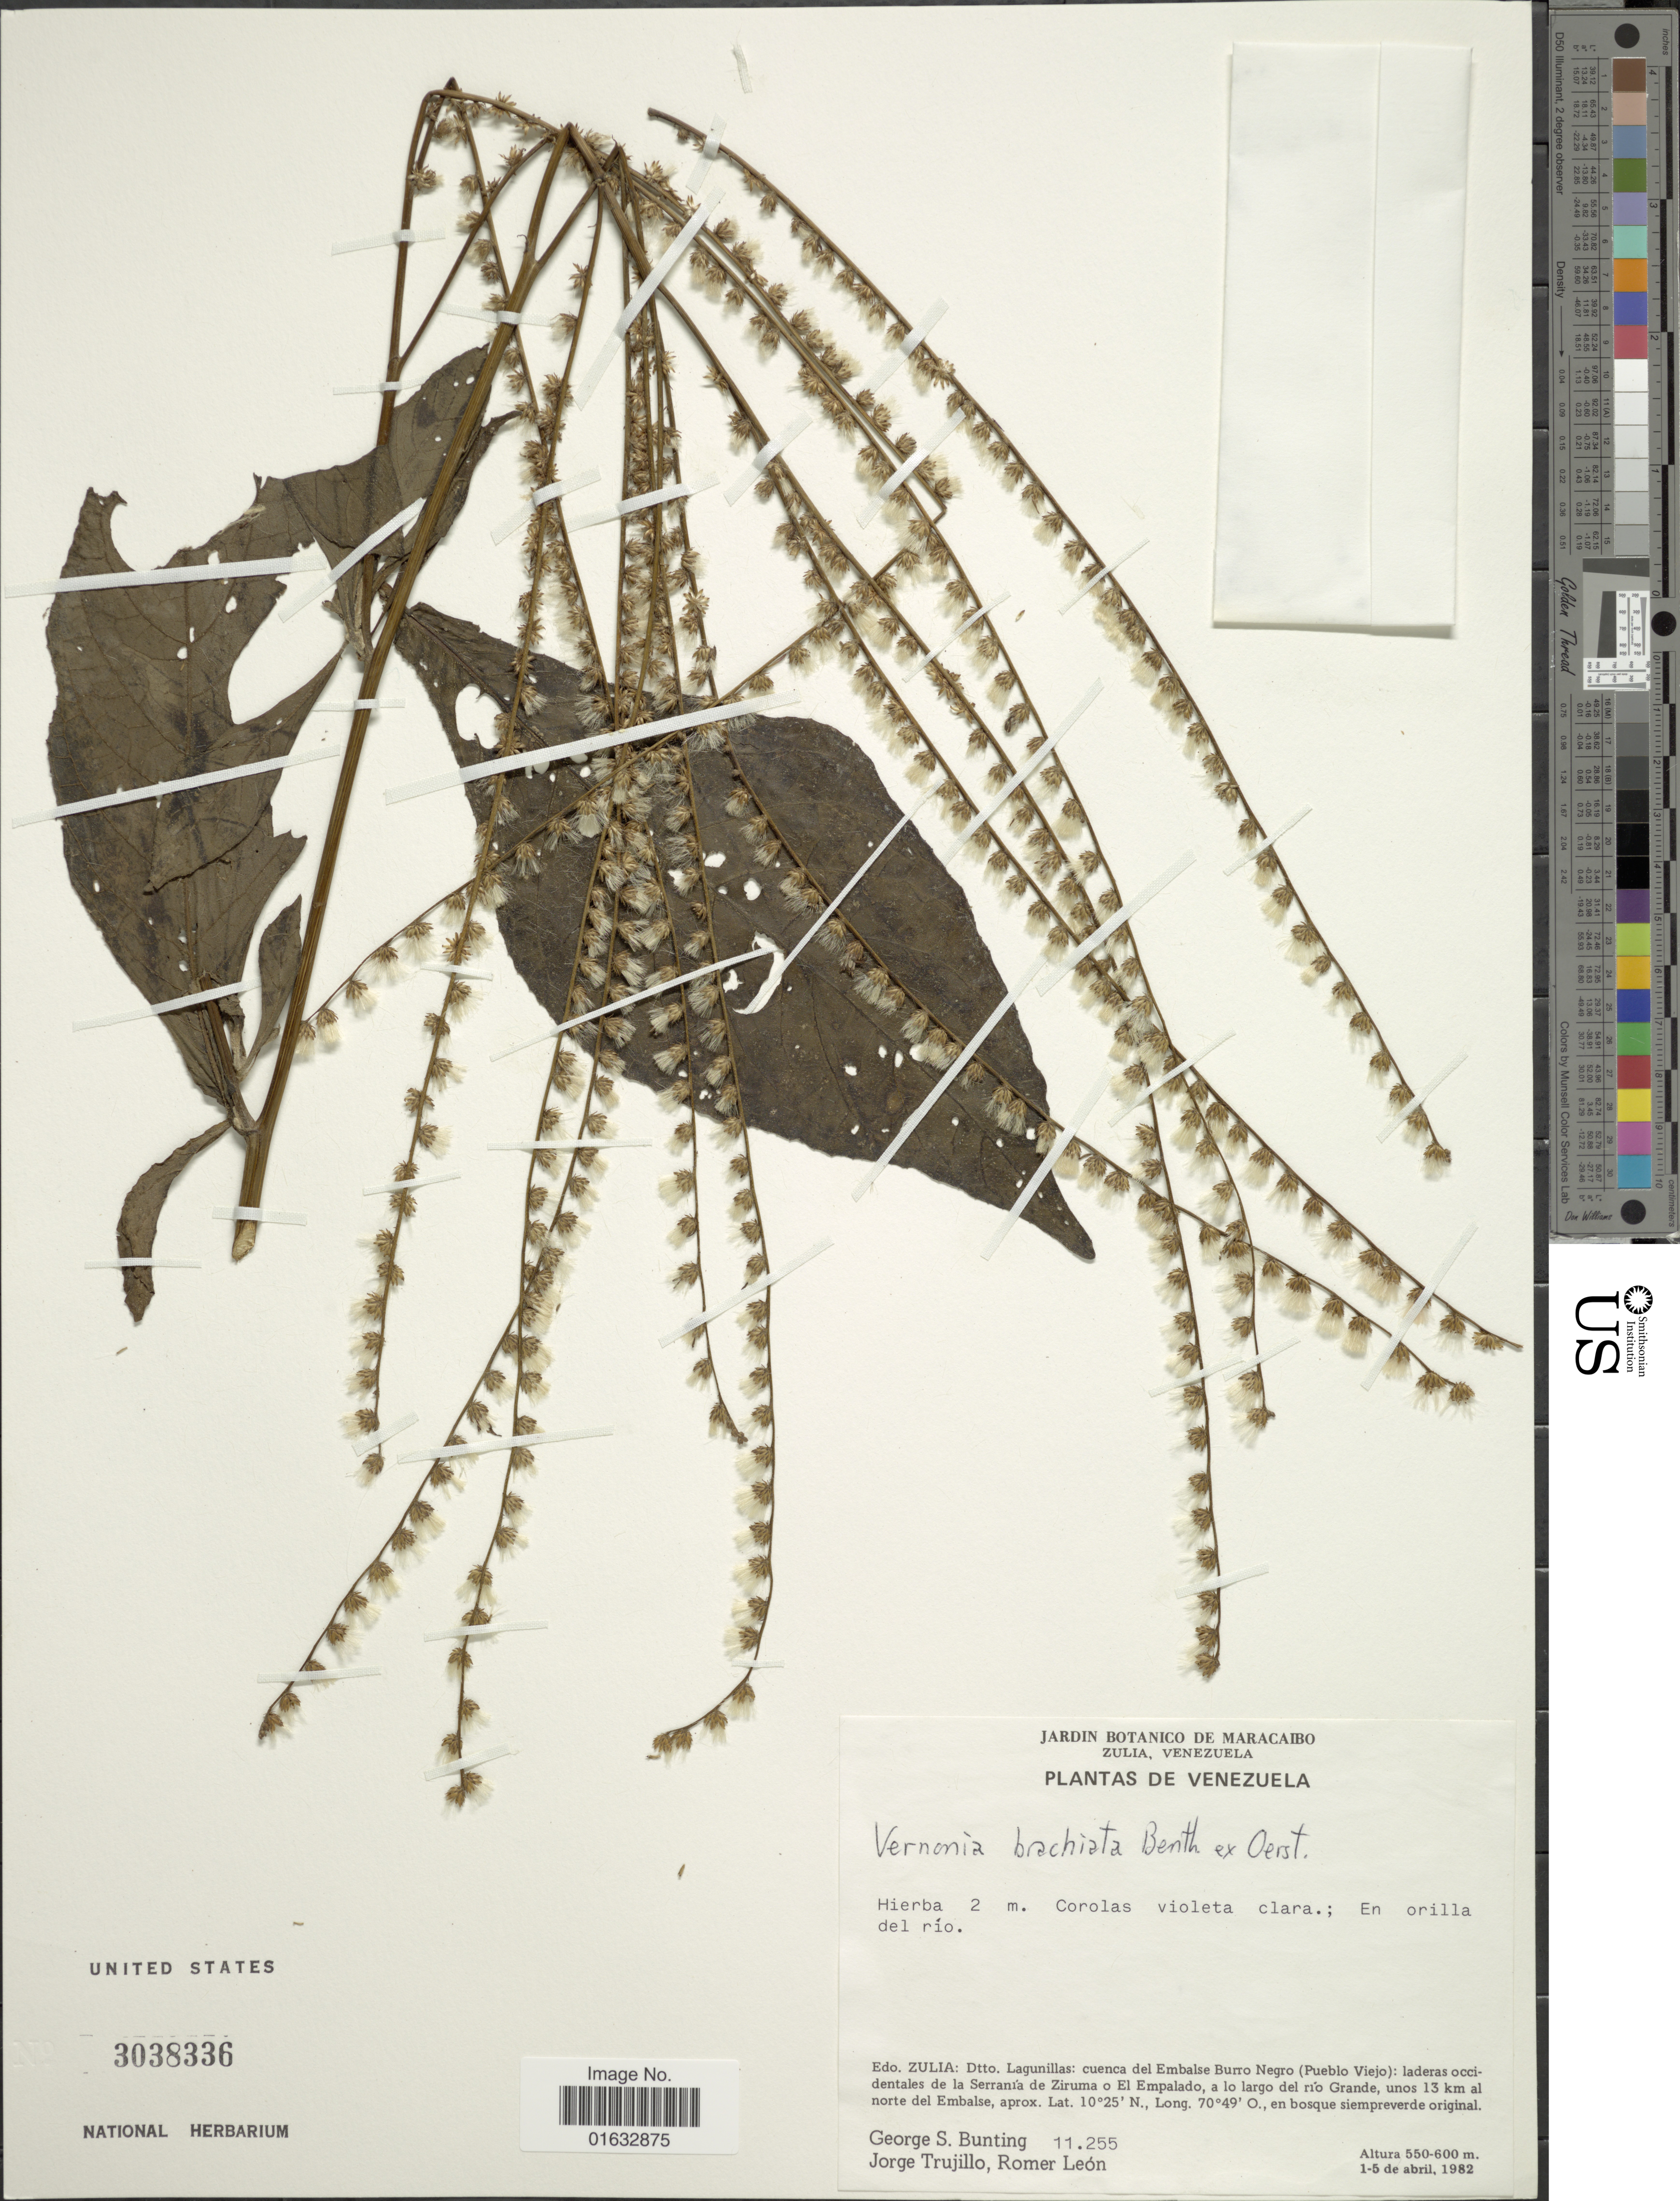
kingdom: Plantae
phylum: Tracheophyta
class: Magnoliopsida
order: Asterales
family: Asteraceae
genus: Eirmocephala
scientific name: Eirmocephala brachiata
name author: (Benth.) H. Rob.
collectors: G. S. Bunting, J. Trujillo & R. A. León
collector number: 11255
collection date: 1982-04-01/1982-04-05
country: Venezuela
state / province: Zulia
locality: Dtto. lagunillas, cuenca del Embalse Burro Negro ( Pueblo Viejo); laderas occidentales de la Serrania de Ziruma o El Emplado, a lo largo del del rio Grande, unos 13 km al norte el Embalse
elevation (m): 550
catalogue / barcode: US 3038336